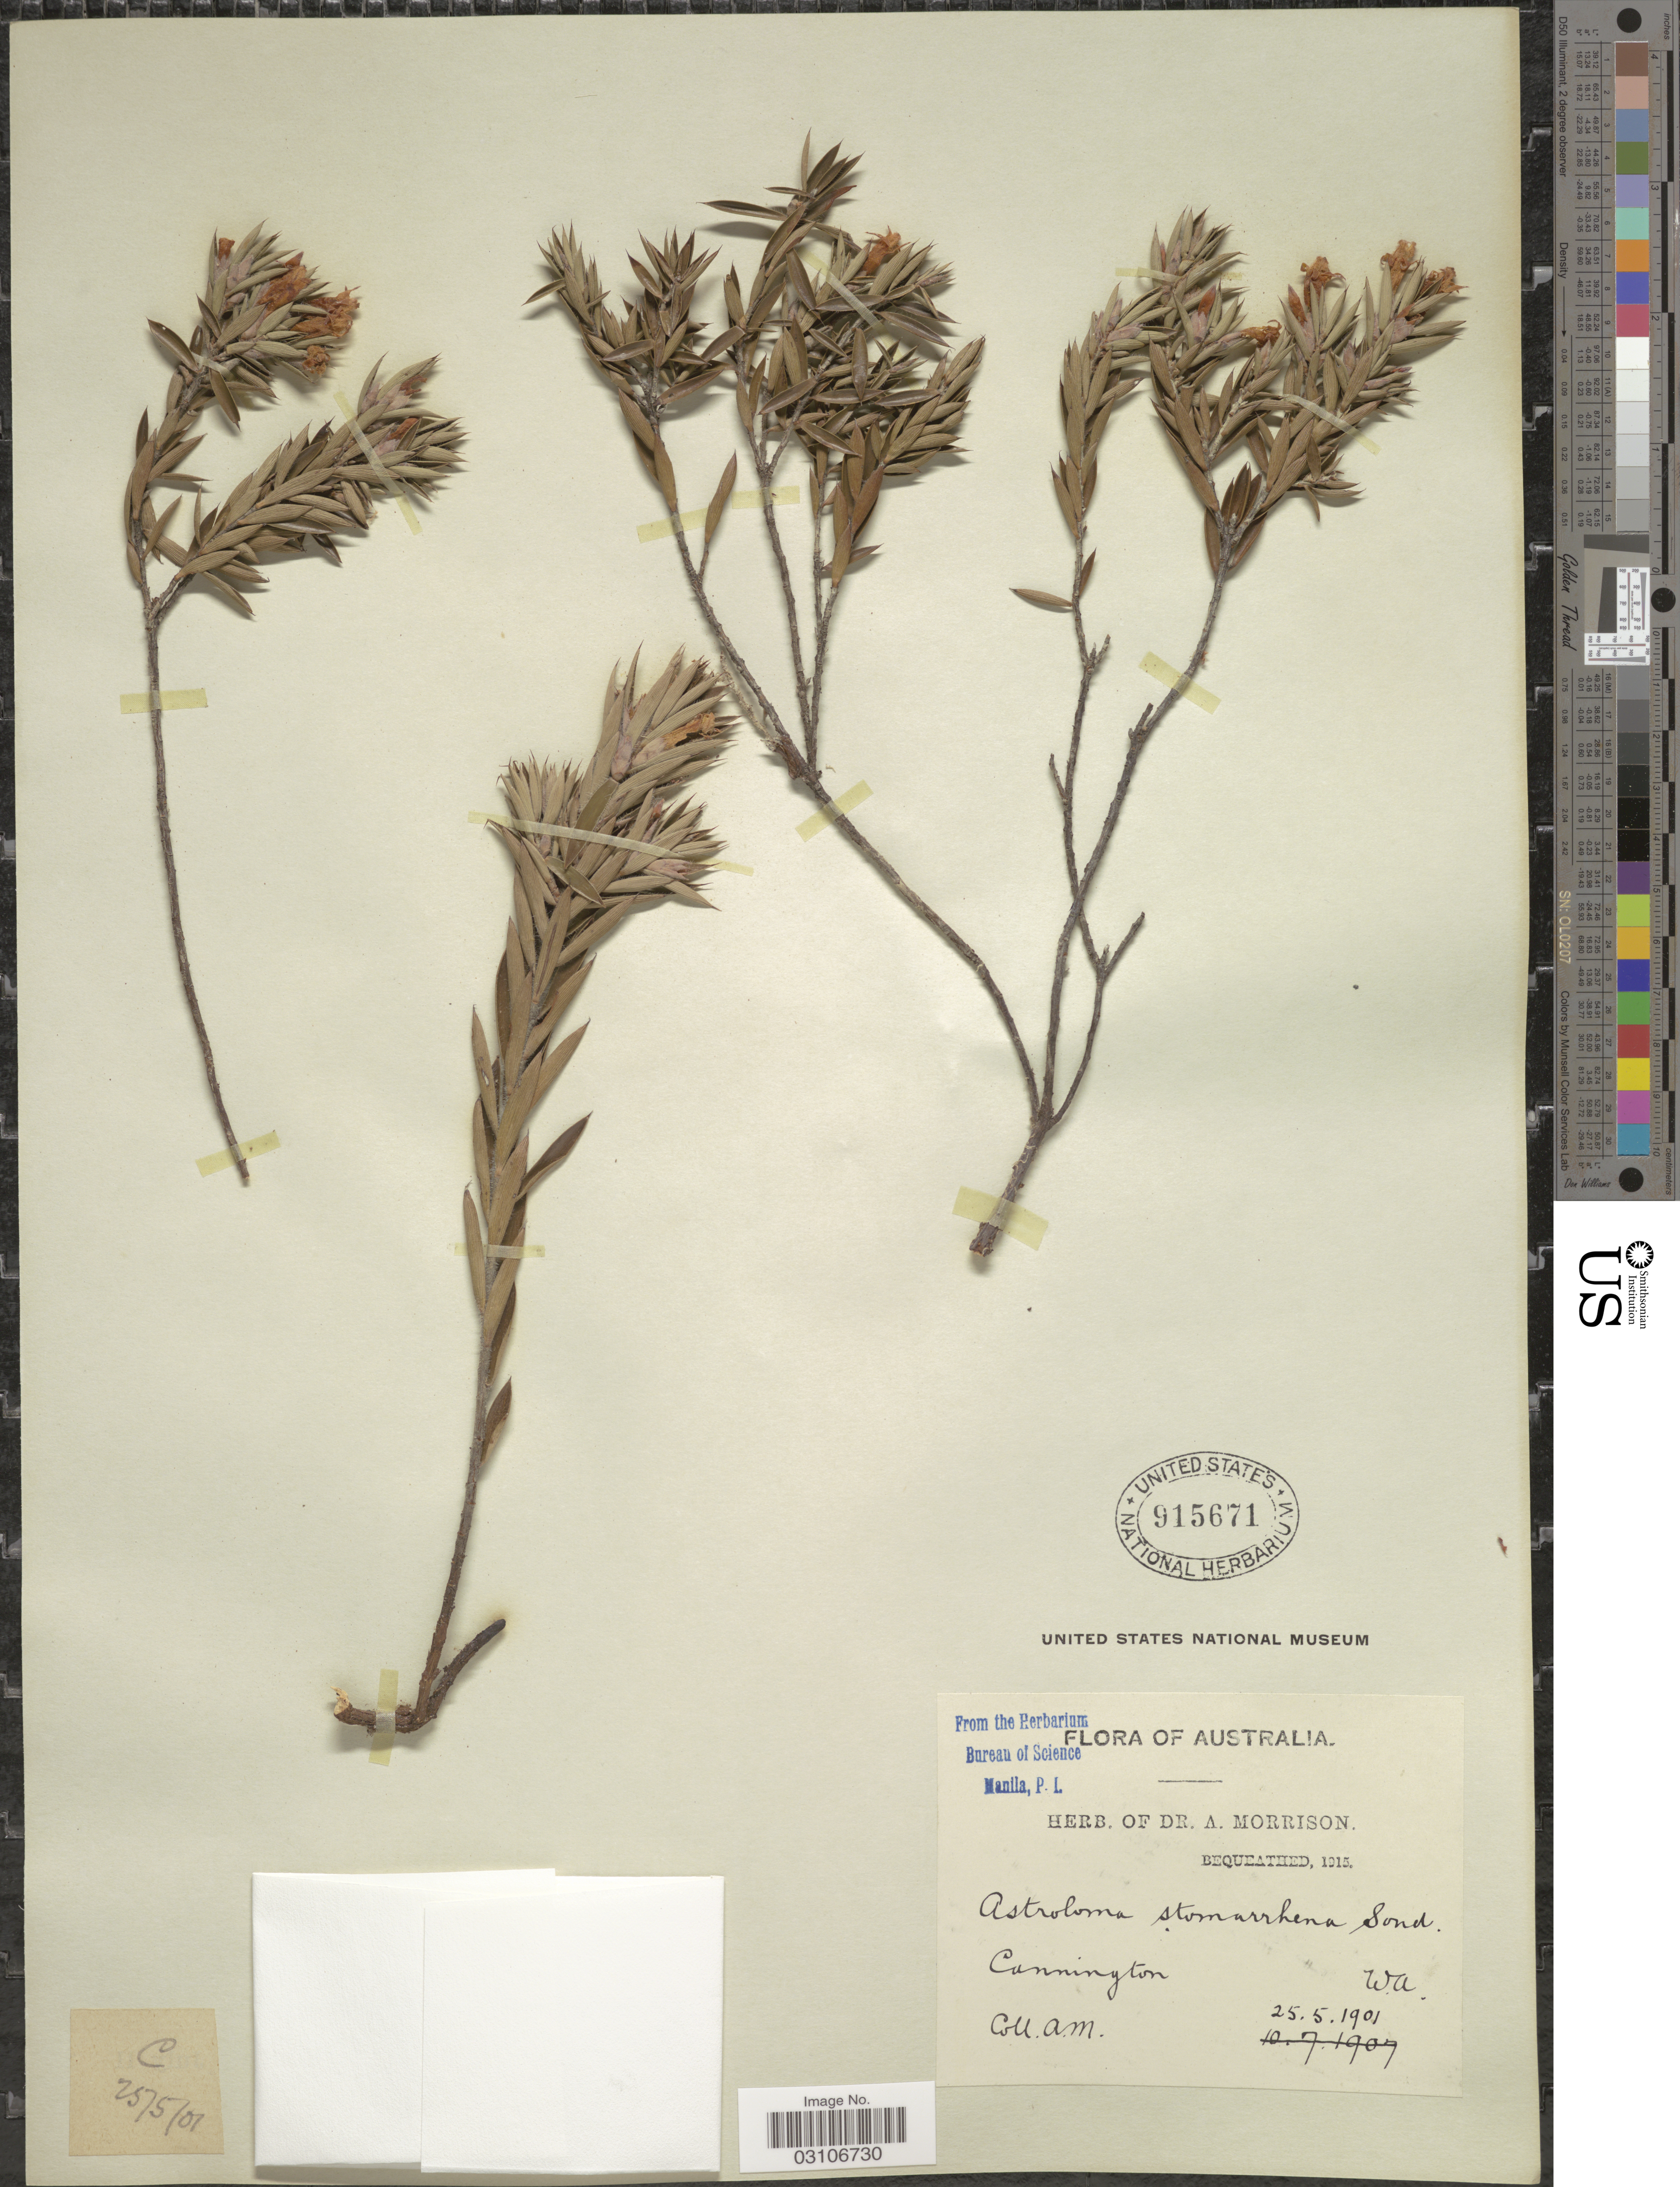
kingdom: Plantae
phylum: Tracheophyta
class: Magnoliopsida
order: Ericales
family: Ericaceae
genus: Astroloma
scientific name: Astroloma stomarrhena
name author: Sond.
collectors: A. Morrison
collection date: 1901-05-25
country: Australia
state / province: Western Australia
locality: Cannington.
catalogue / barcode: US 915671